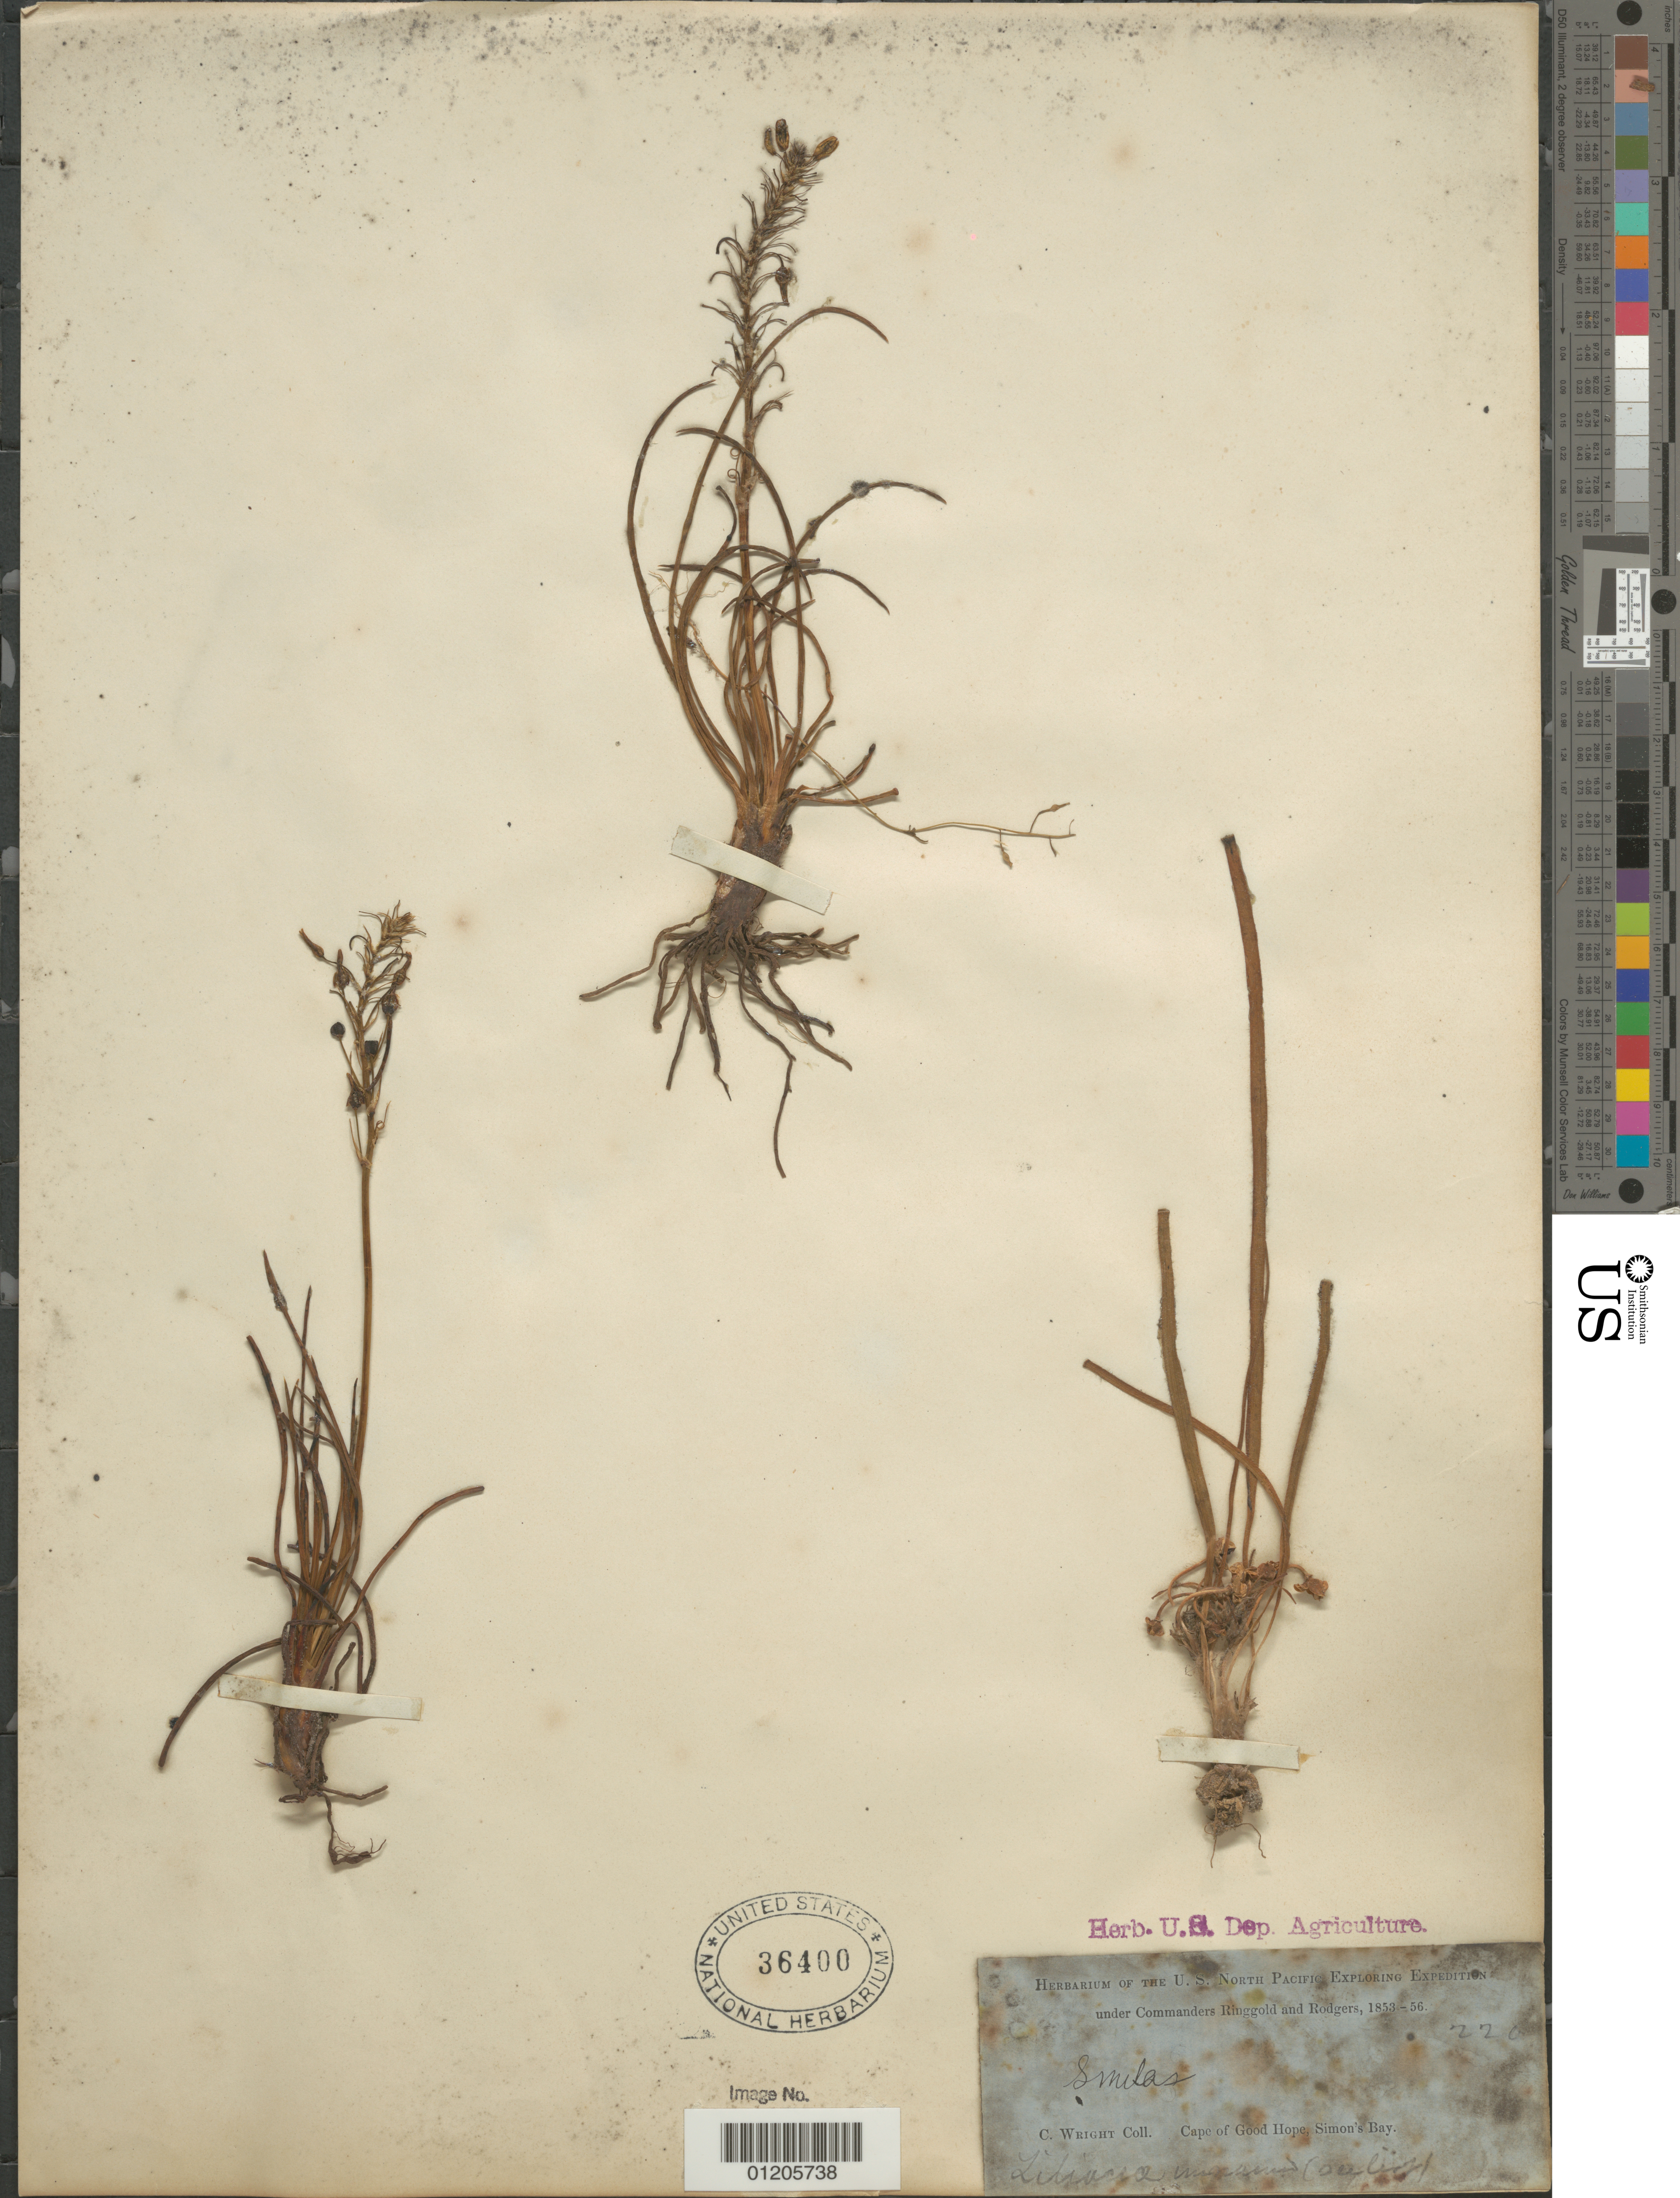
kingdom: Plantae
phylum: Tracheophyta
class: Liliopsida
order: Liliales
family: Smilacaceae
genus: Smilax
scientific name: Smilax sp.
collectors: C. Wright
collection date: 1853/1856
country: South Africa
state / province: Western Cape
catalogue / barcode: US 36400